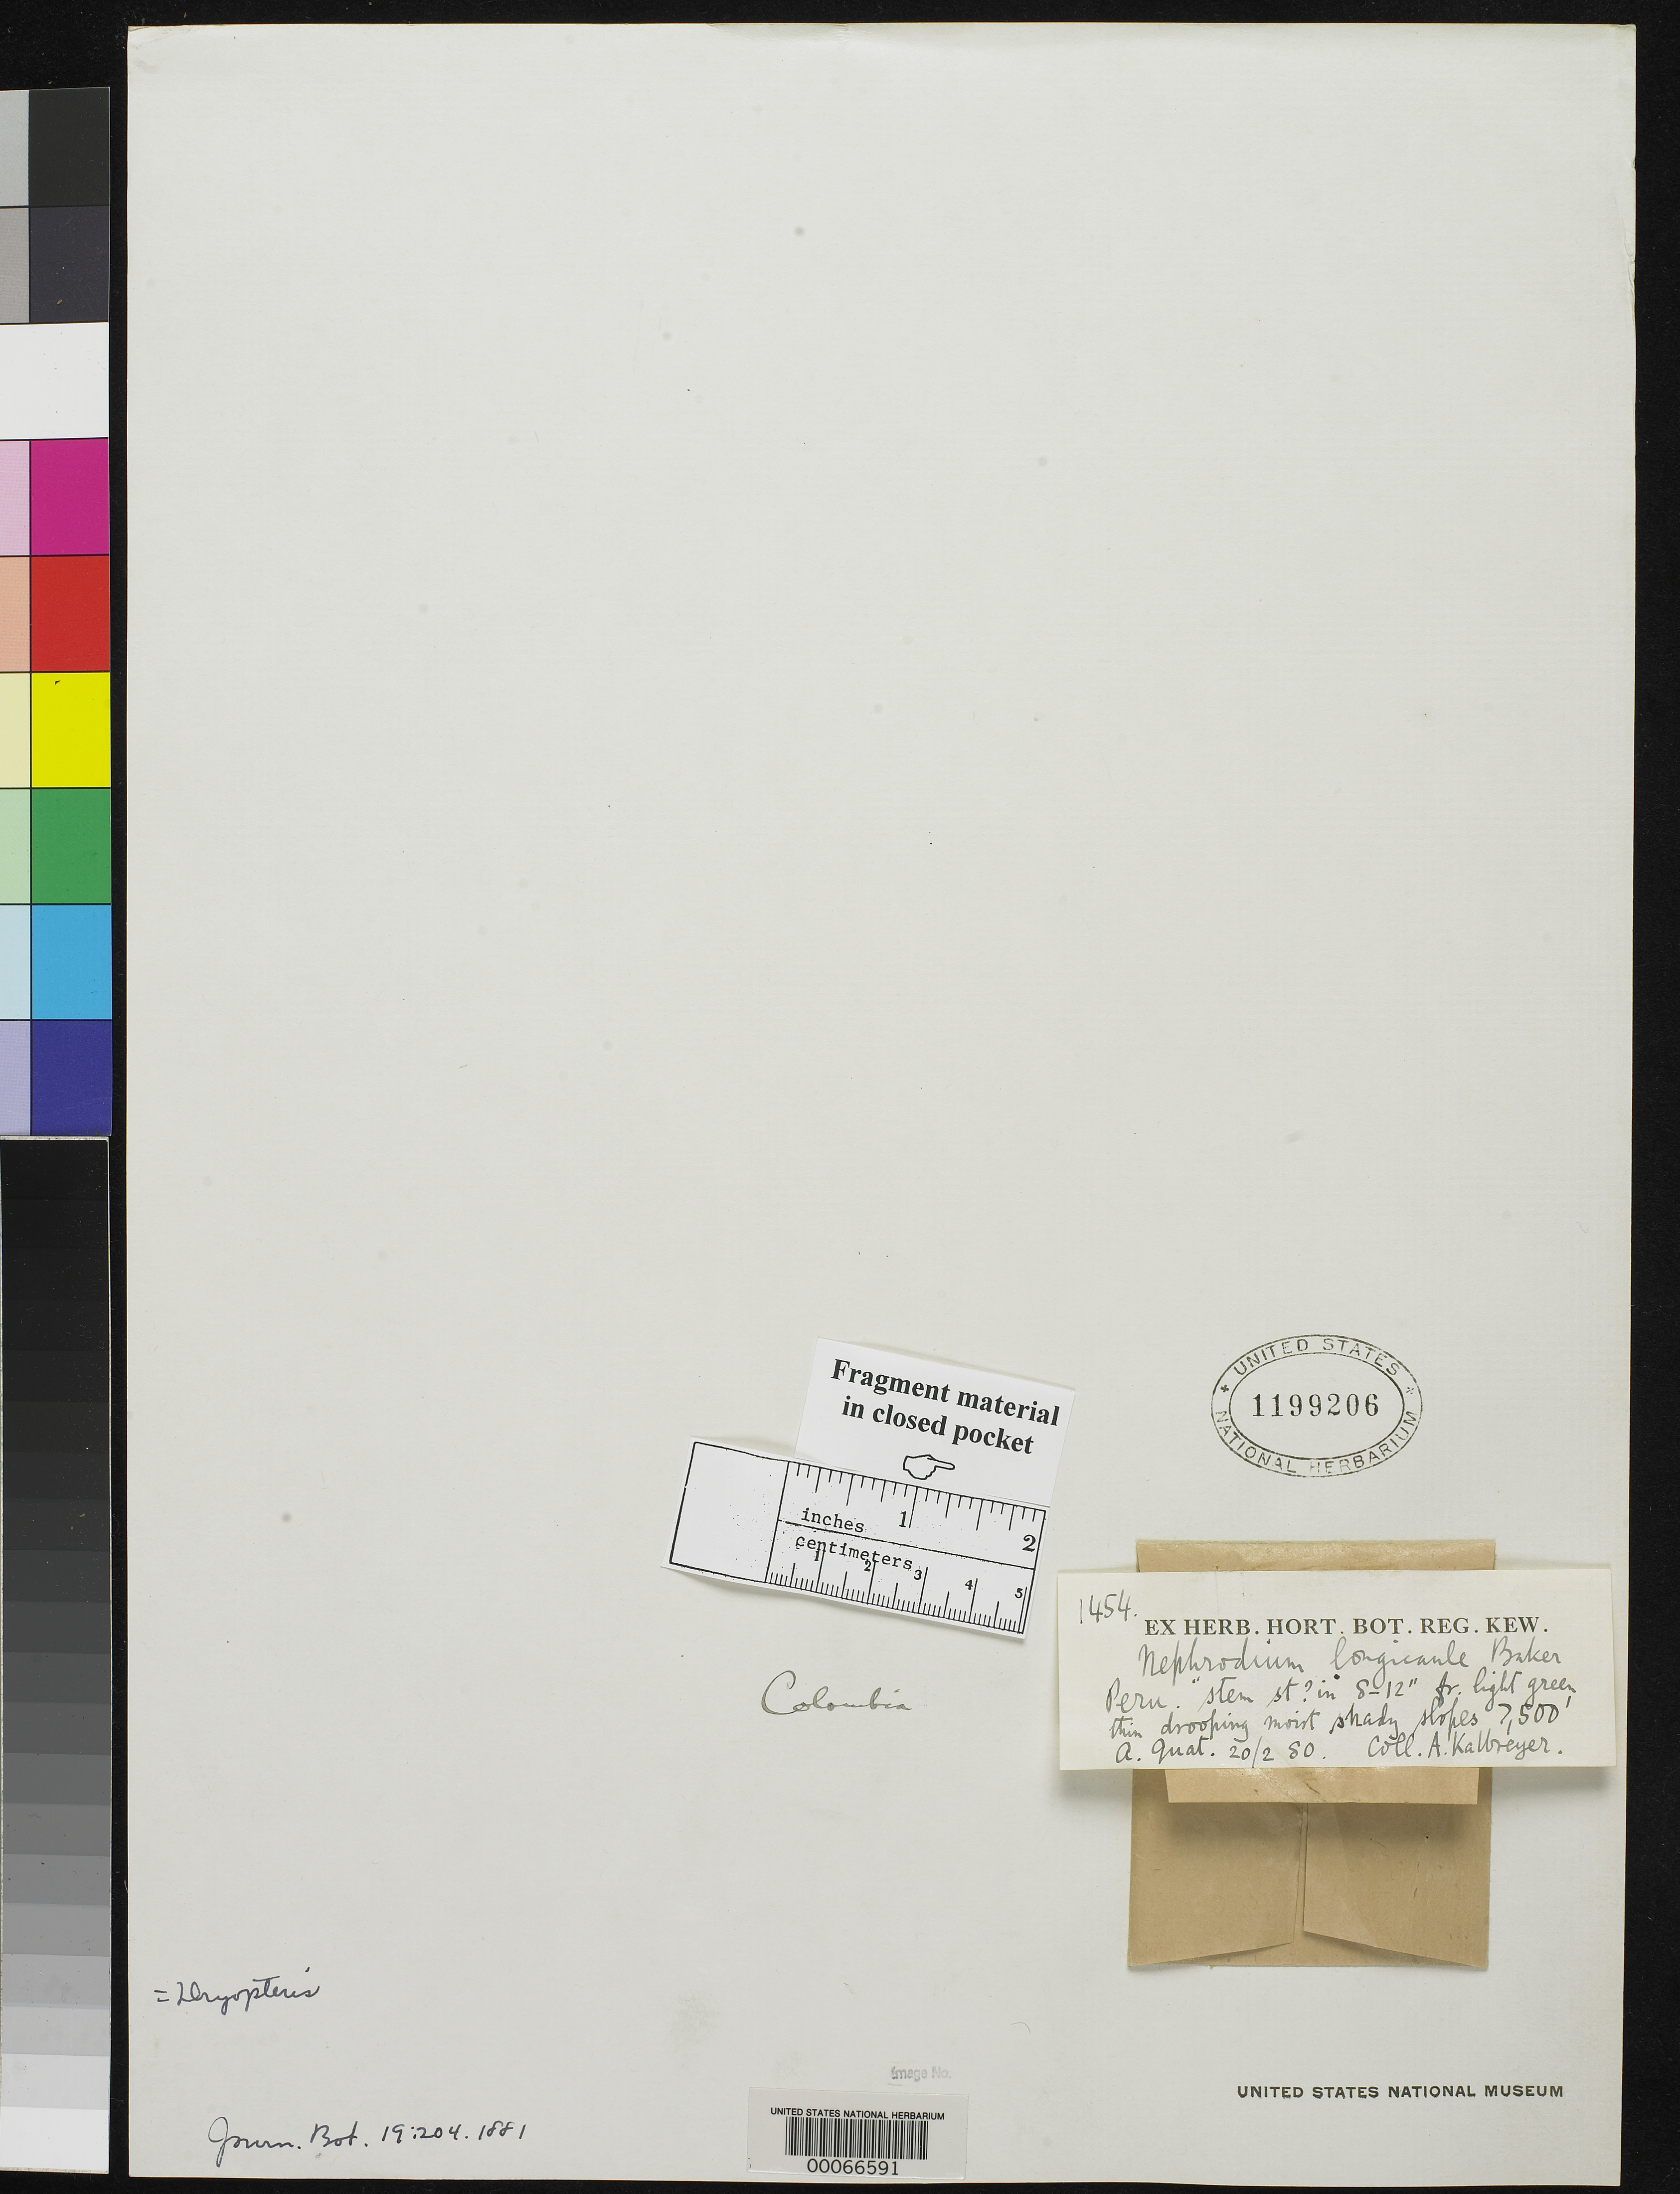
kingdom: Plantae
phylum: Tracheophyta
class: Polypodiopsida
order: Polypodiales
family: Dryopteridaceae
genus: Nephrodium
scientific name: Nephrodium longicaule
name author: Baker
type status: Type Collection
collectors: A. Kalbreyer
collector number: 1454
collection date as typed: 20 Feb 1880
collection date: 1880-02-20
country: Peru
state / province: San Martín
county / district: Mariscal Cáceres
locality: Rio Huallaga, margen Derecha del; Balsa Probana; dtto. Tocache Nuevo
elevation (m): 2286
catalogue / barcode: US 1199206